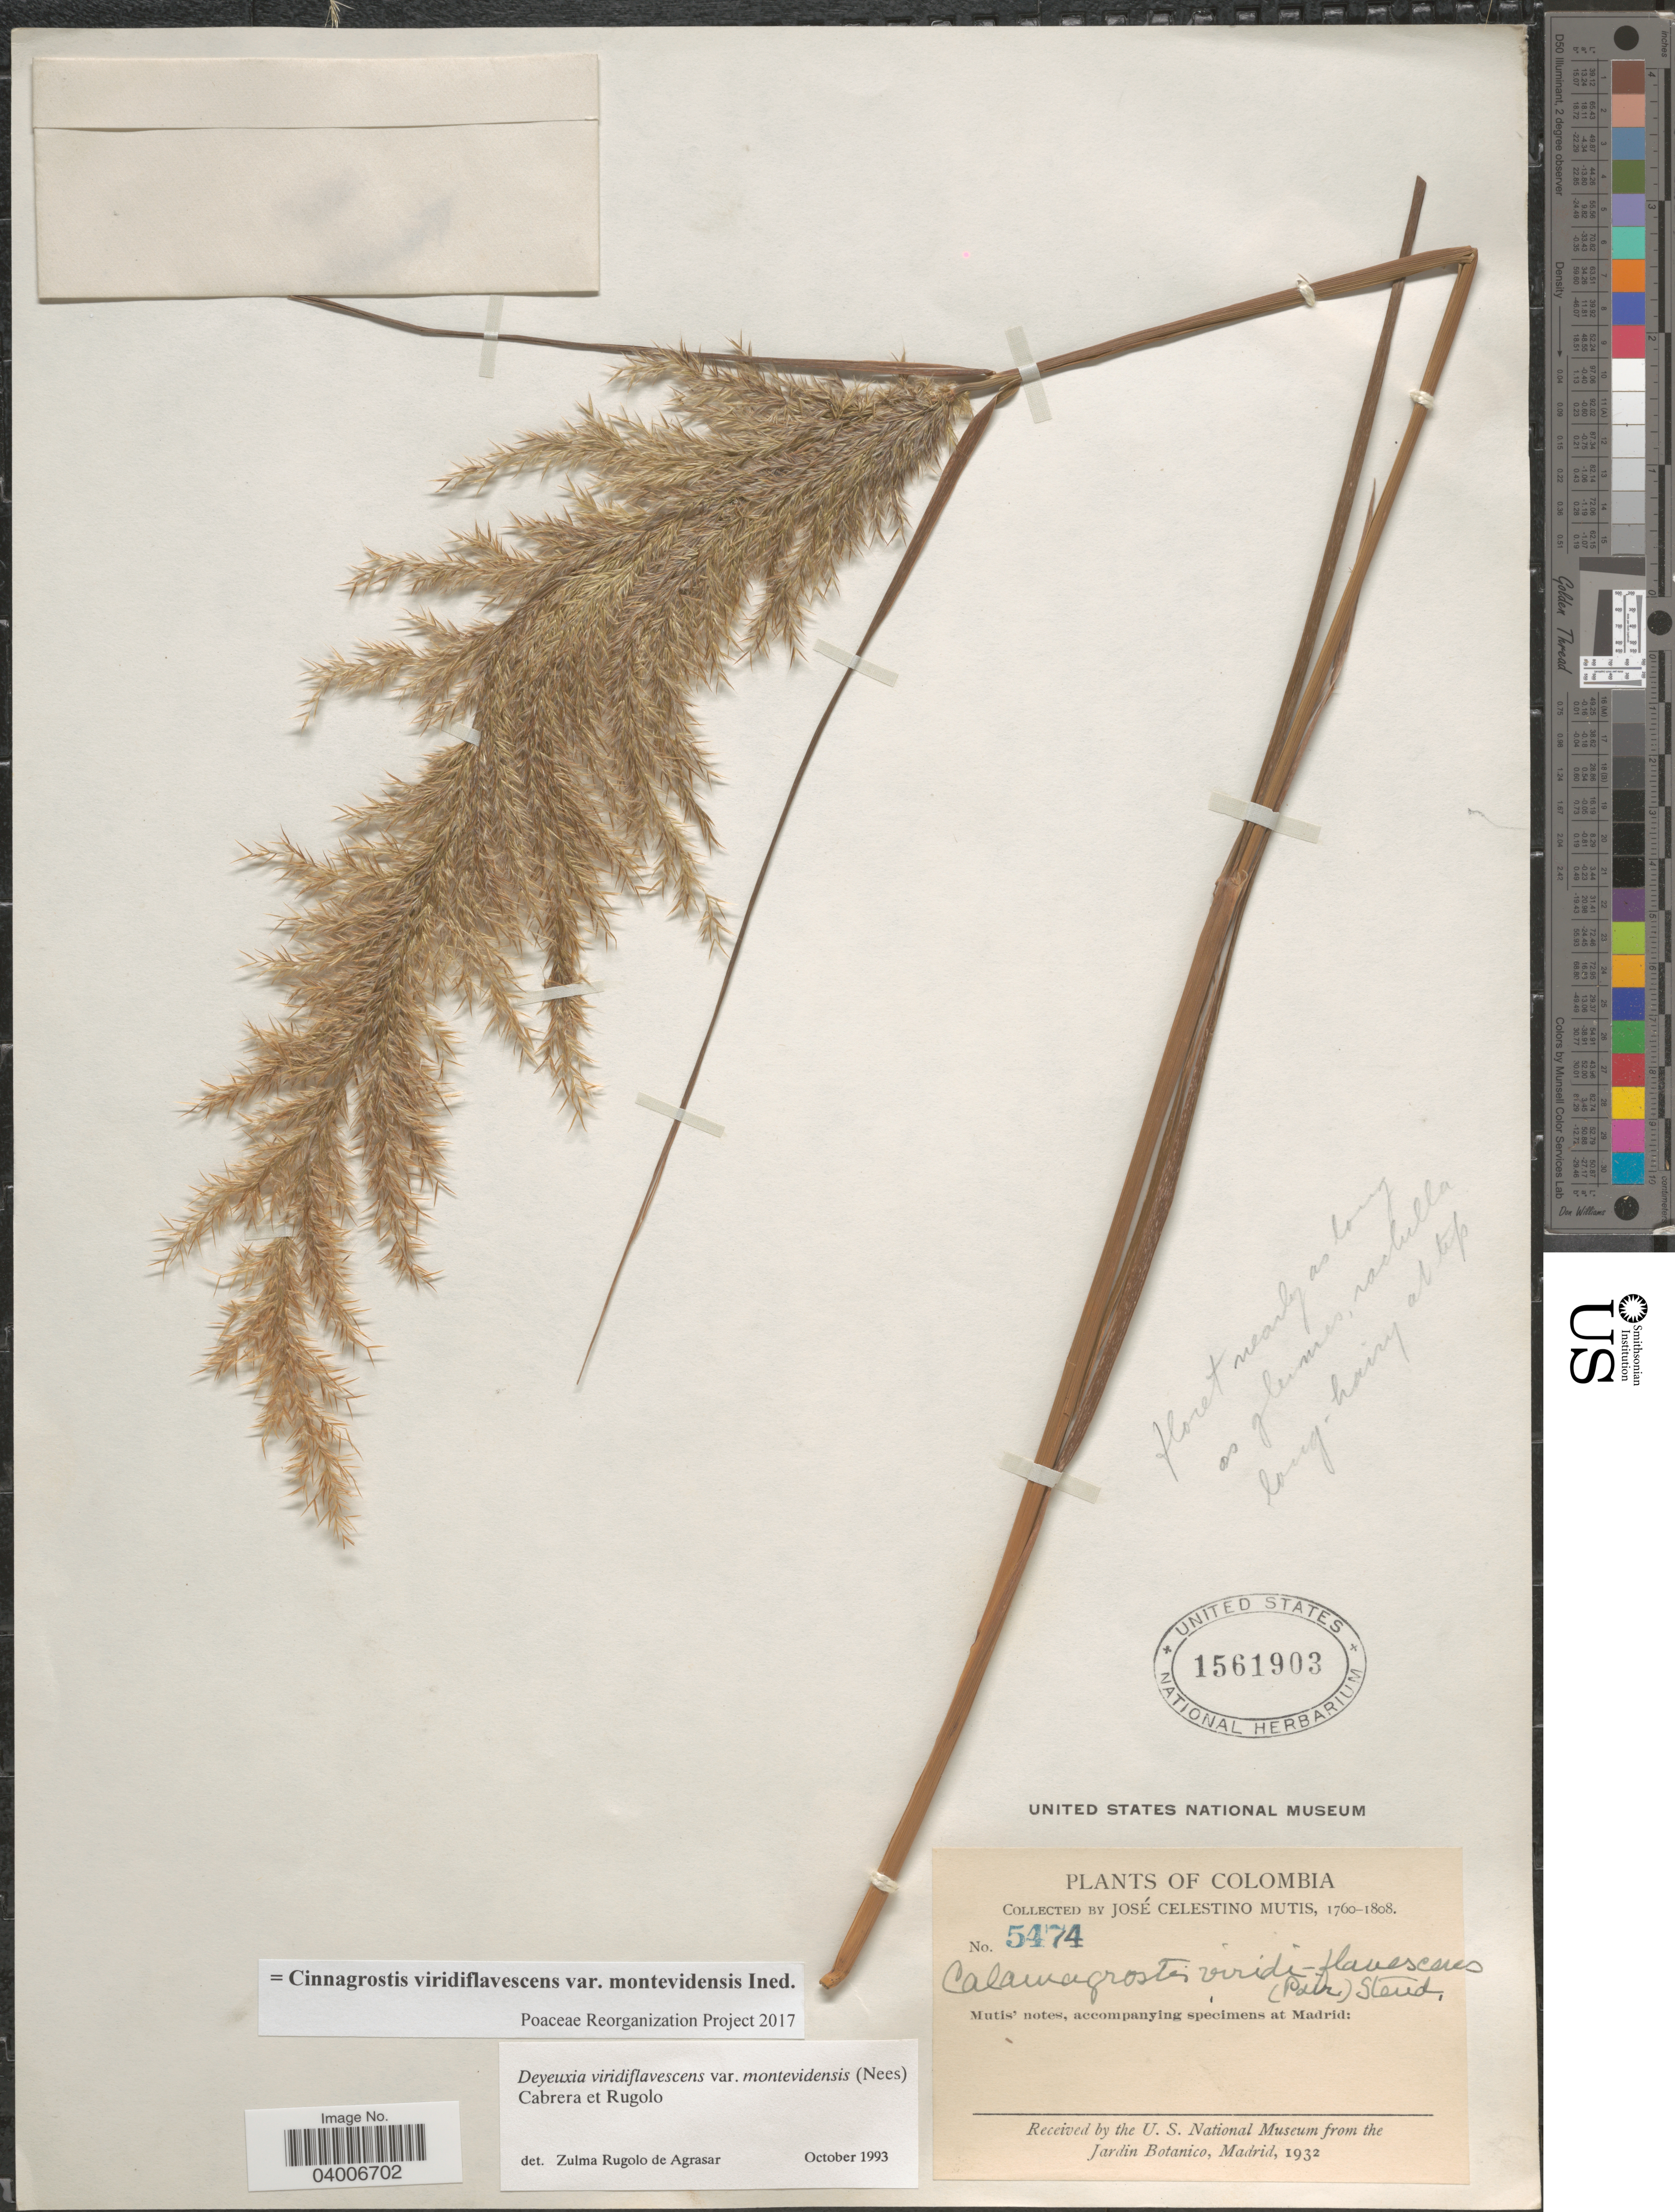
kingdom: Plantae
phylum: Tracheophyta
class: Liliopsida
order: Poales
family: Poaceae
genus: Cinnagrostis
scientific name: Cinnagrostis viridiflavescens var. montevidensis ined.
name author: (Nees) P.M. Peterson et al.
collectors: J. C. B. Mutis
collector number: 5474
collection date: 1760/1808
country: Colombia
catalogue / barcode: US 1561903